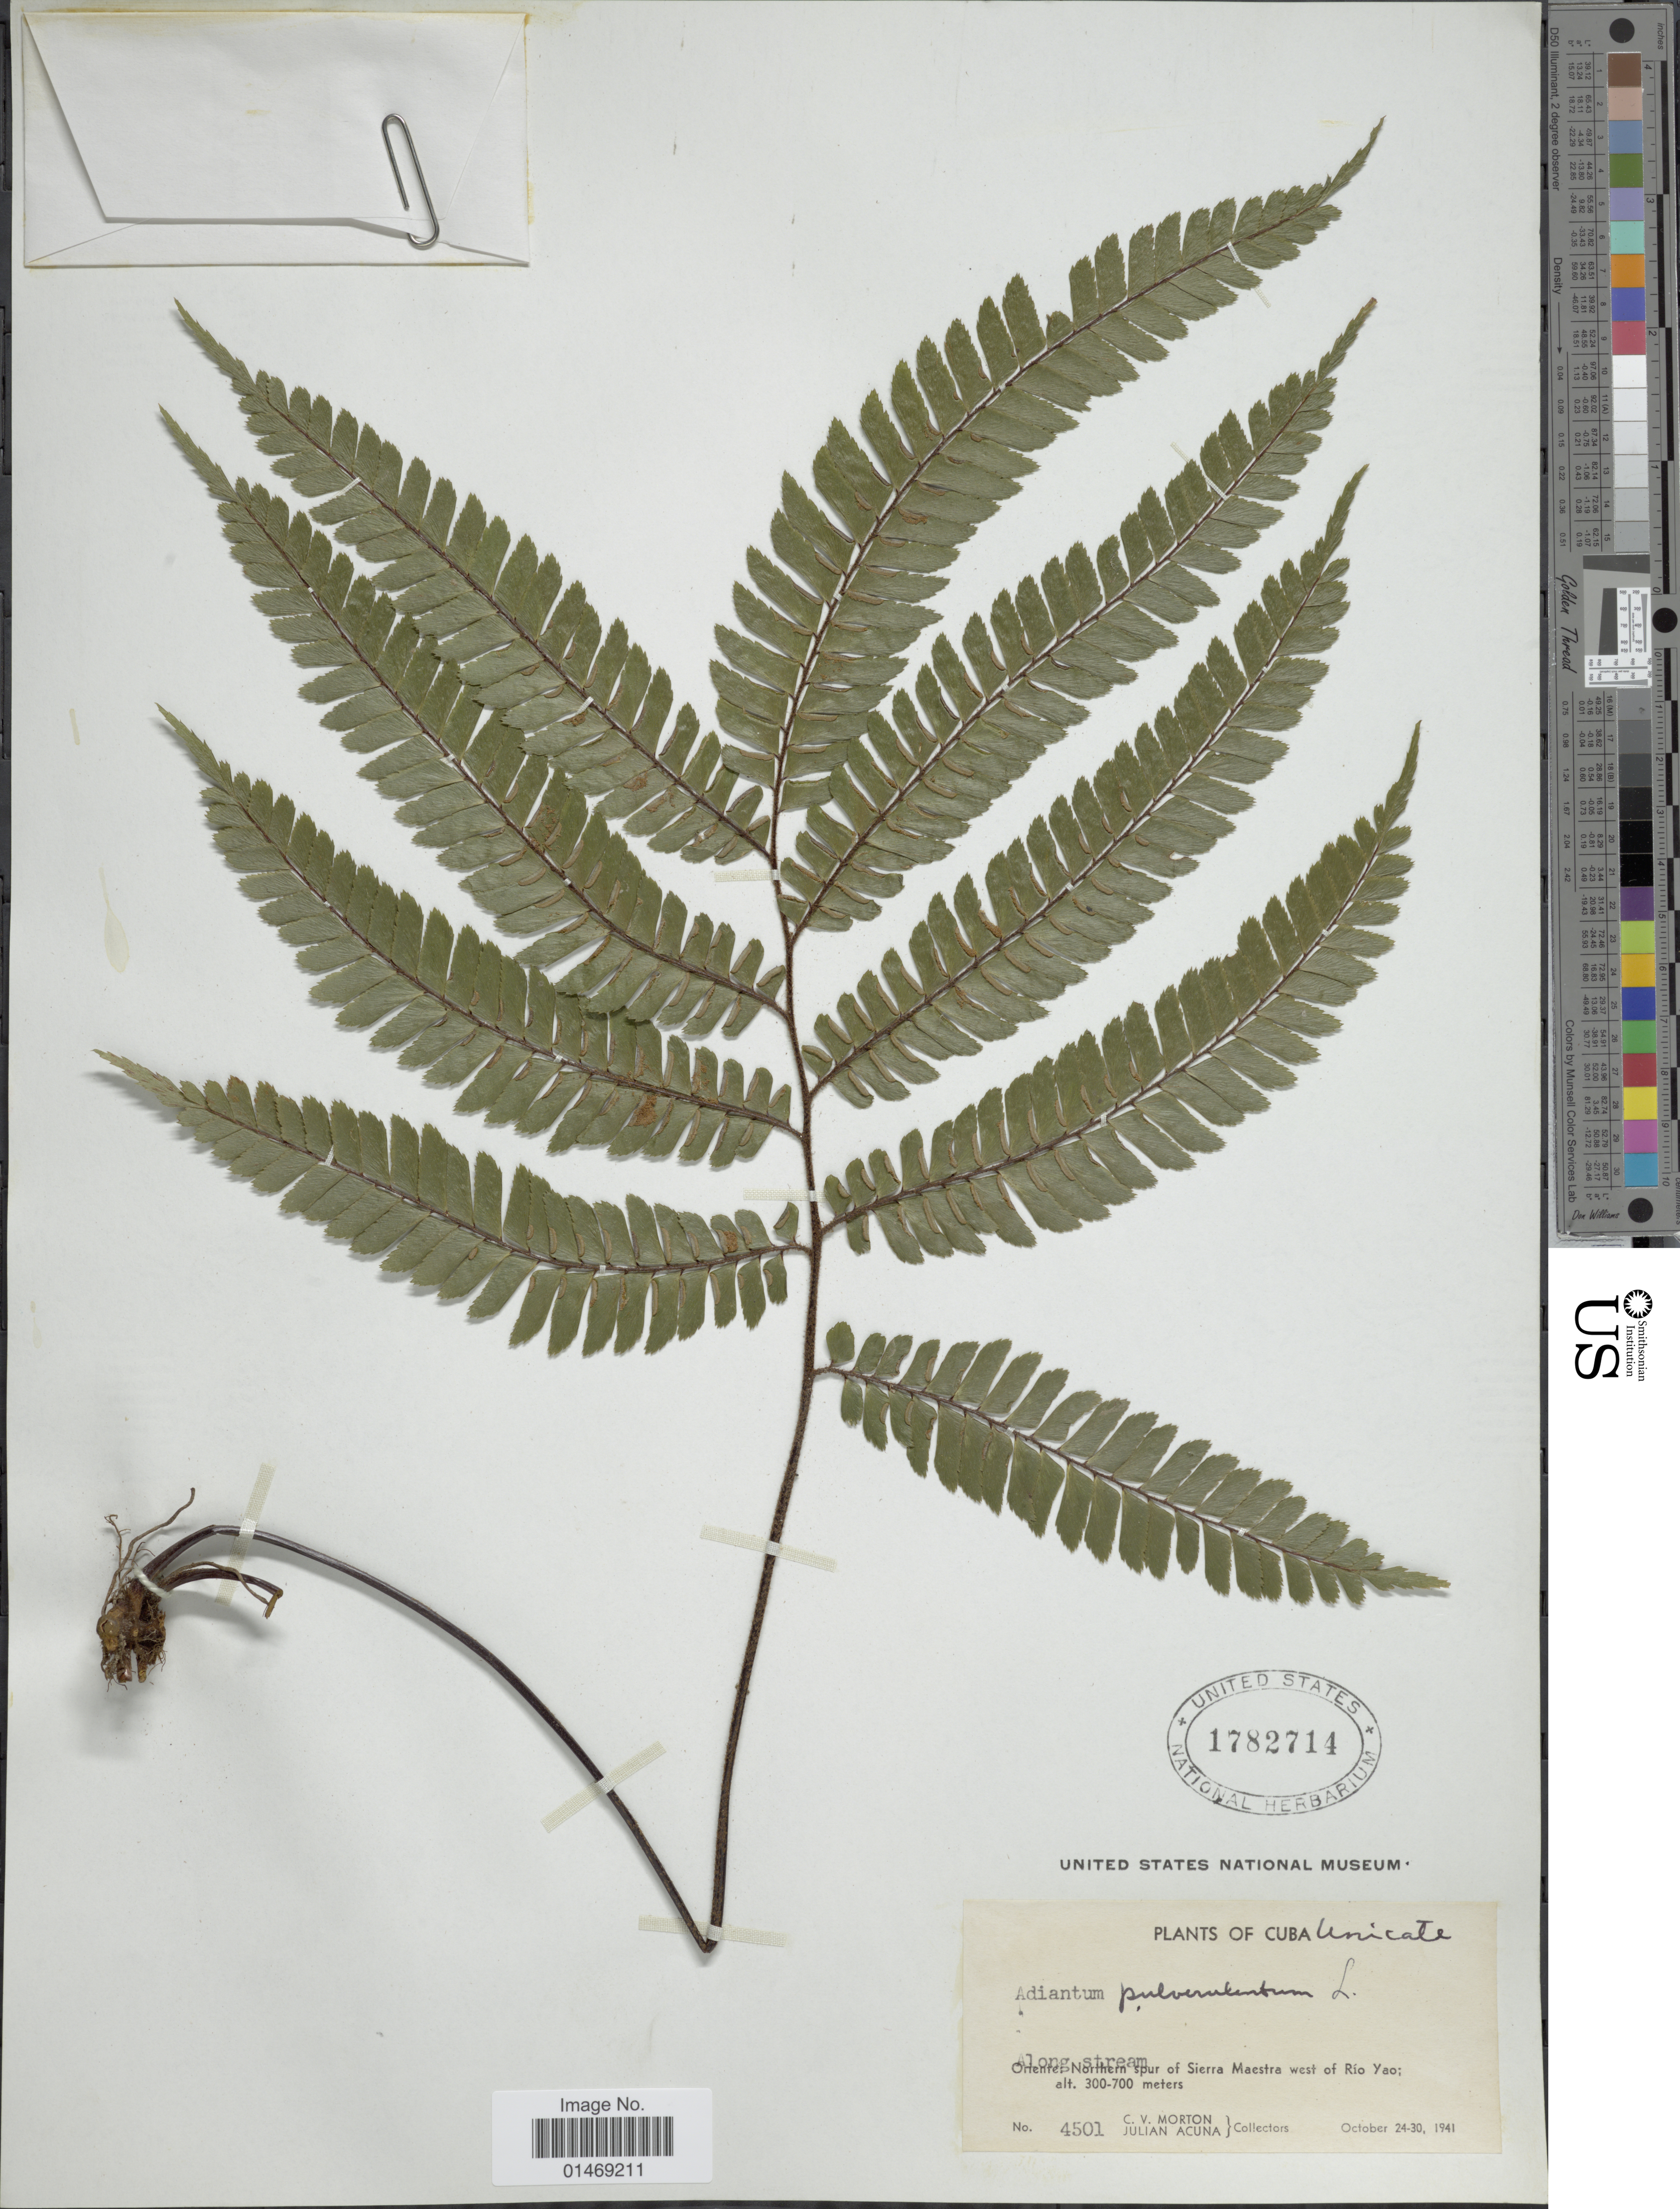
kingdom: Plantae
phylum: Tracheophyta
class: Polypodiopsida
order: Polypodiales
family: Pteridaceae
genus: Adiantum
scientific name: Adiantum pulverulentum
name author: L.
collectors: C. V. Morton & J. B. Acuña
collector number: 4501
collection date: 1941-10-24/1941-10-30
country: Cuba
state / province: Oriente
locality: Along stream, Northern Spur of Sierra Maestra west of Río Yao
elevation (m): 300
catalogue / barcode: US 1782714